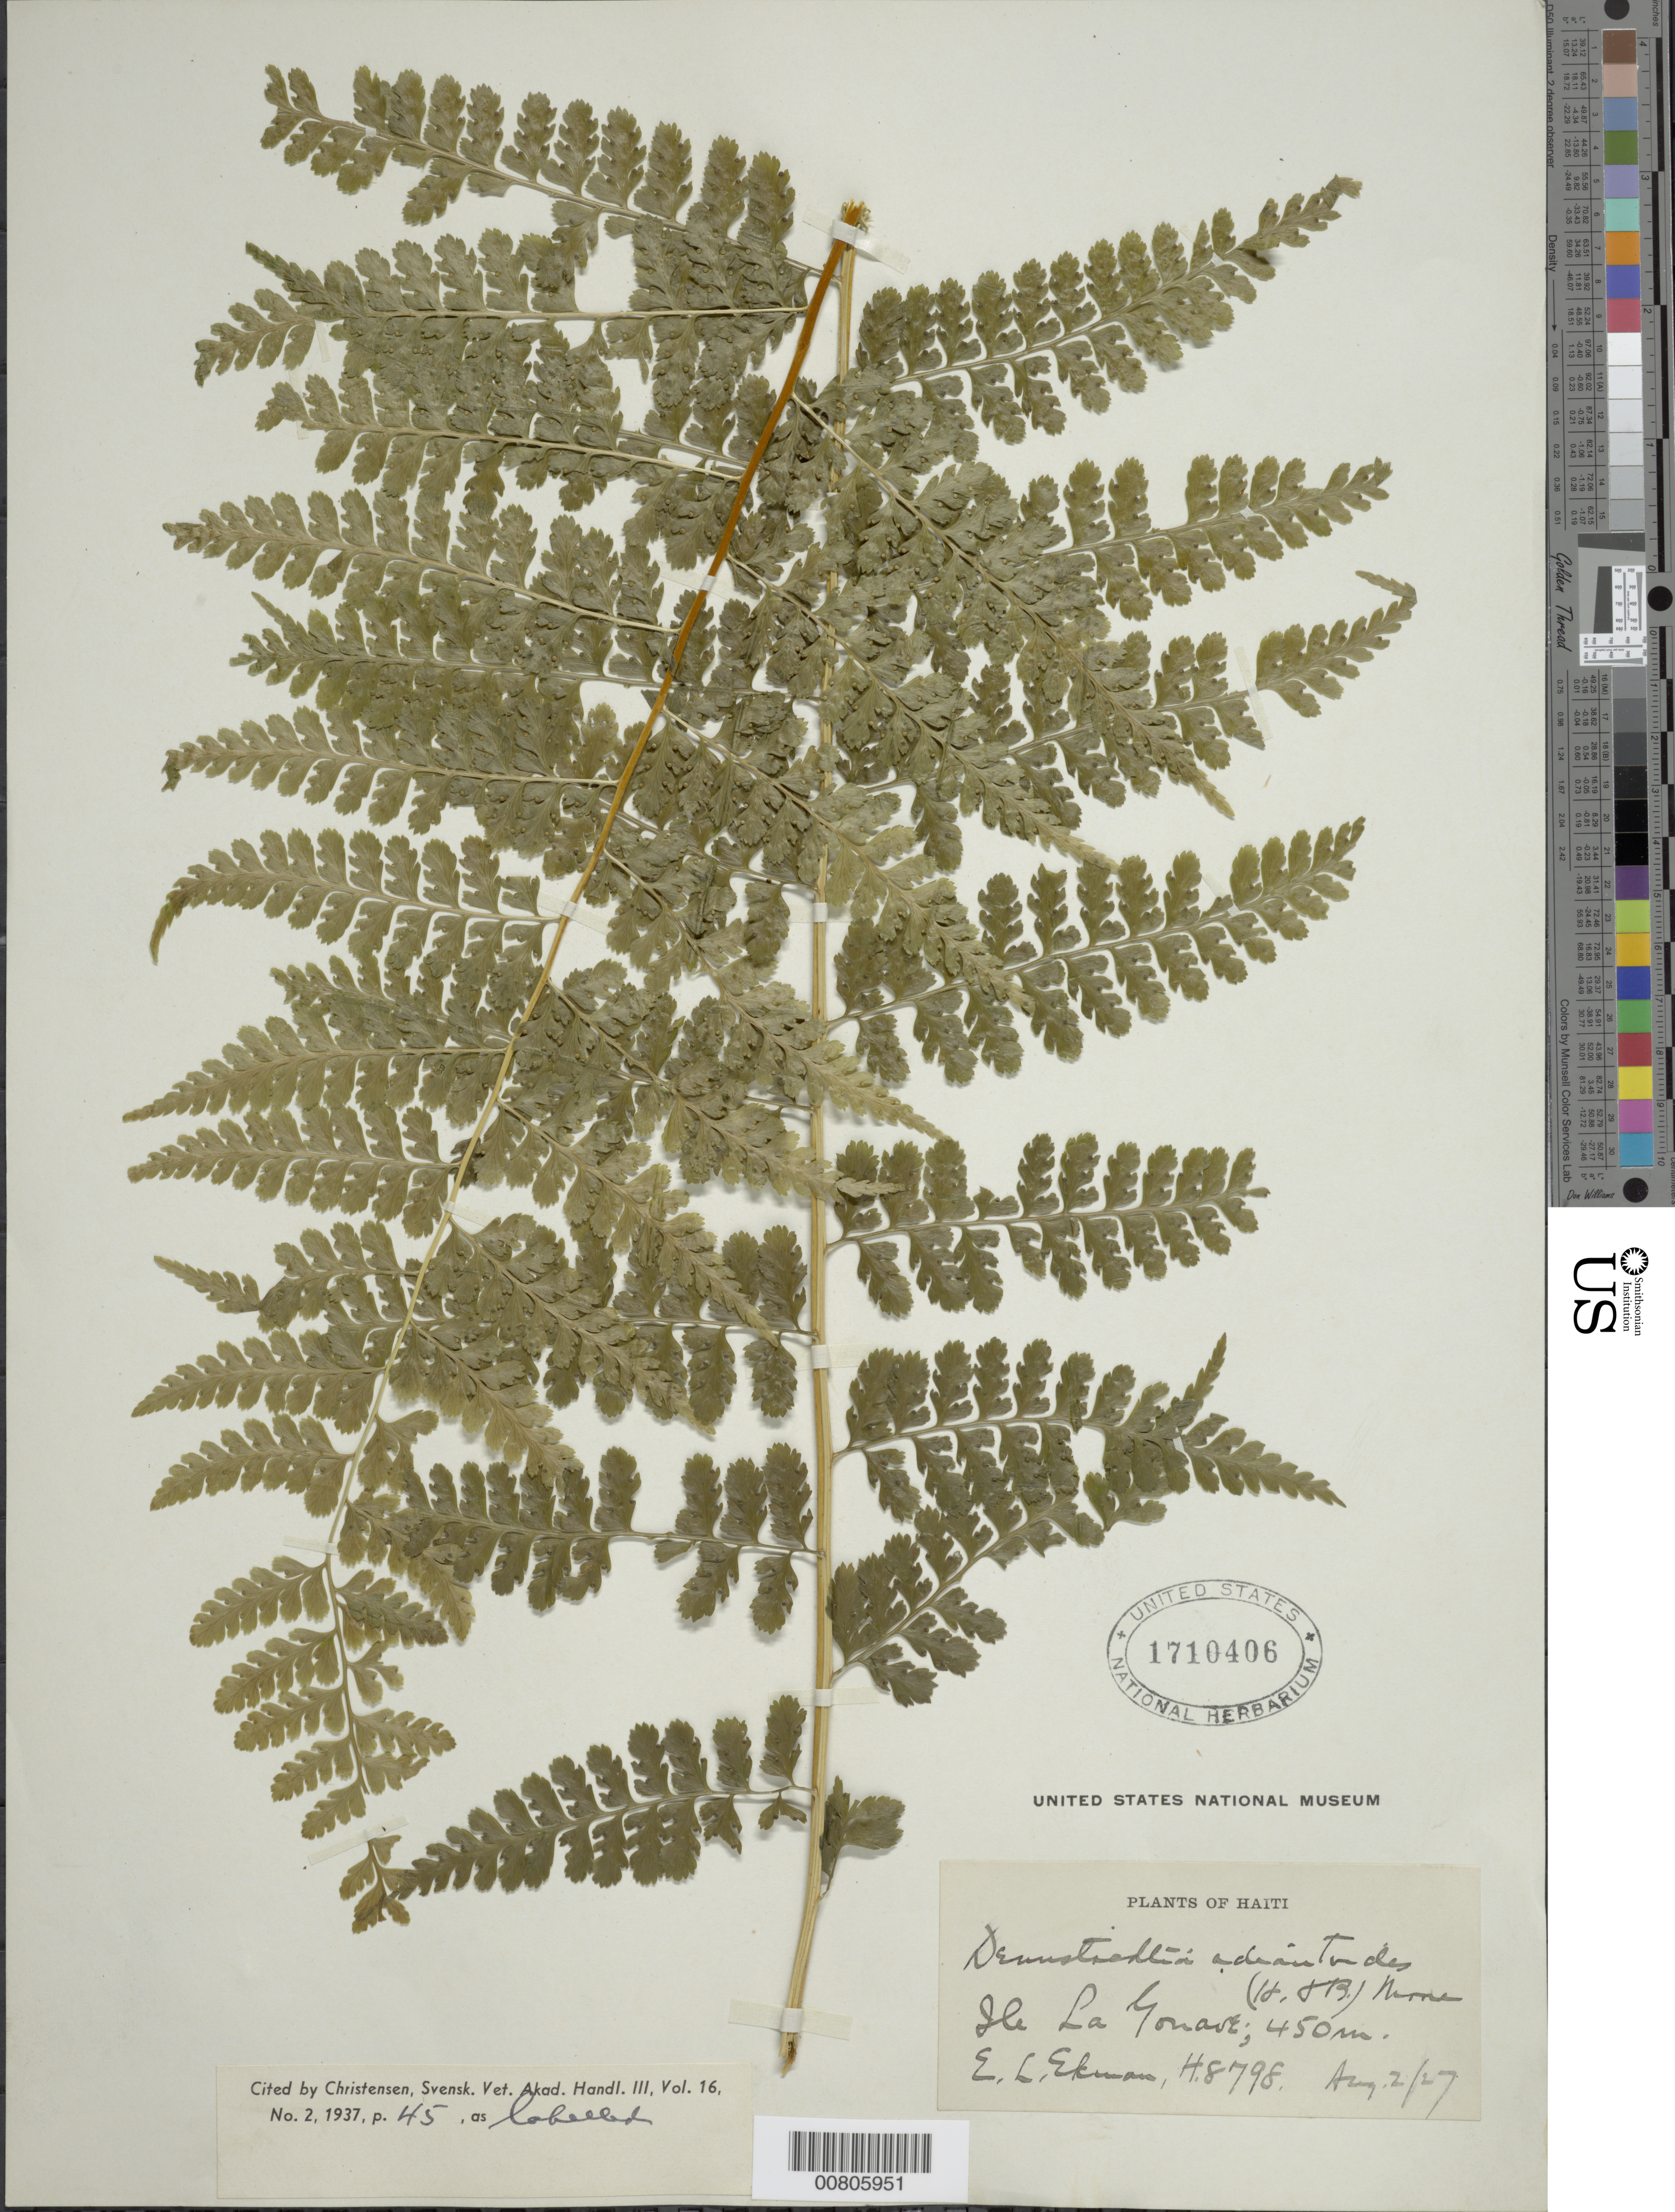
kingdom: Plantae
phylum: Tracheophyta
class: Polypodiopsida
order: Polypodiales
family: Dennstaedtiaceae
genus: Dennstaedtia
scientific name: Dennstaedtia bipinnata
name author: (Cav.) Maxon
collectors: E. L. Ekman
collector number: H 8798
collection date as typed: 02 Aug 1927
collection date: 1927-08-02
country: Haiti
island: Hispaniola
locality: Ile de Gonave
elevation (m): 450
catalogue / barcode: US 1710406